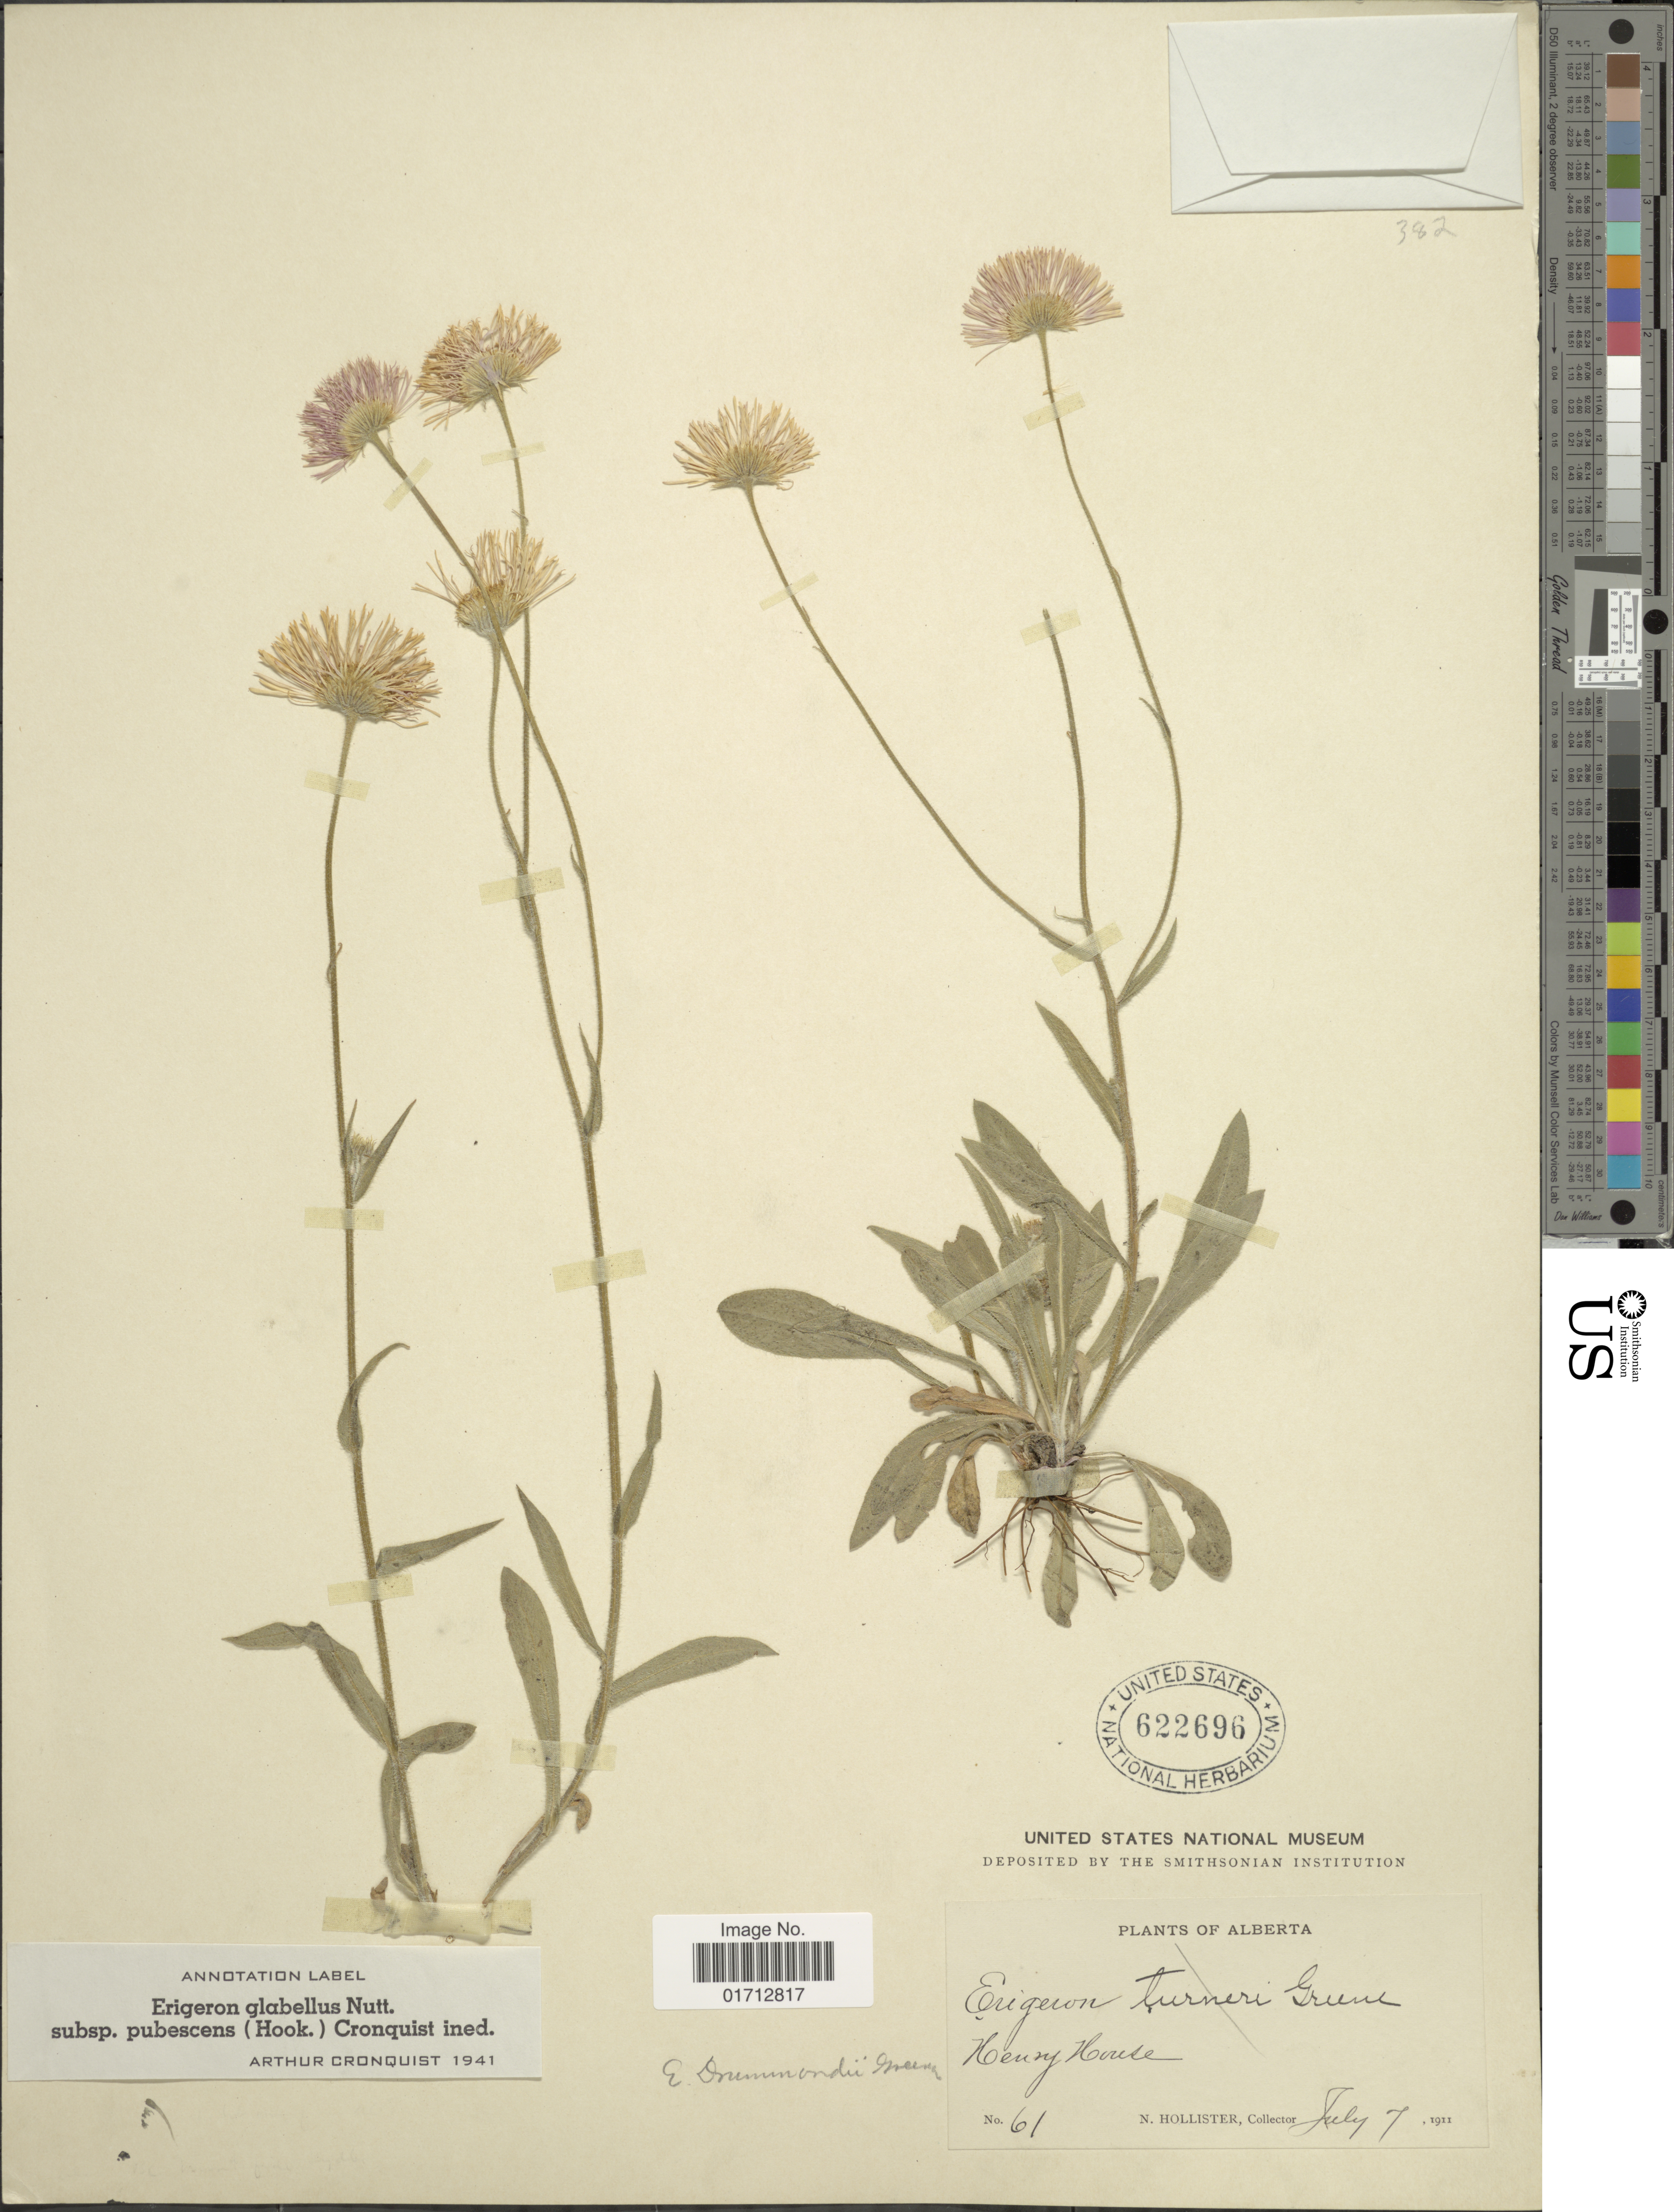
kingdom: Plantae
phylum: Tracheophyta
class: Magnoliopsida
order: Asterales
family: Asteraceae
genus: Erigeron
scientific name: Erigeron glabellus subsp. pubescens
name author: (Hook.) Cronq.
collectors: N. Hollister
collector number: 61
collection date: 1911-07-07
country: Canada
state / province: Alberta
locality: Henny House.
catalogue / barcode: US 622696